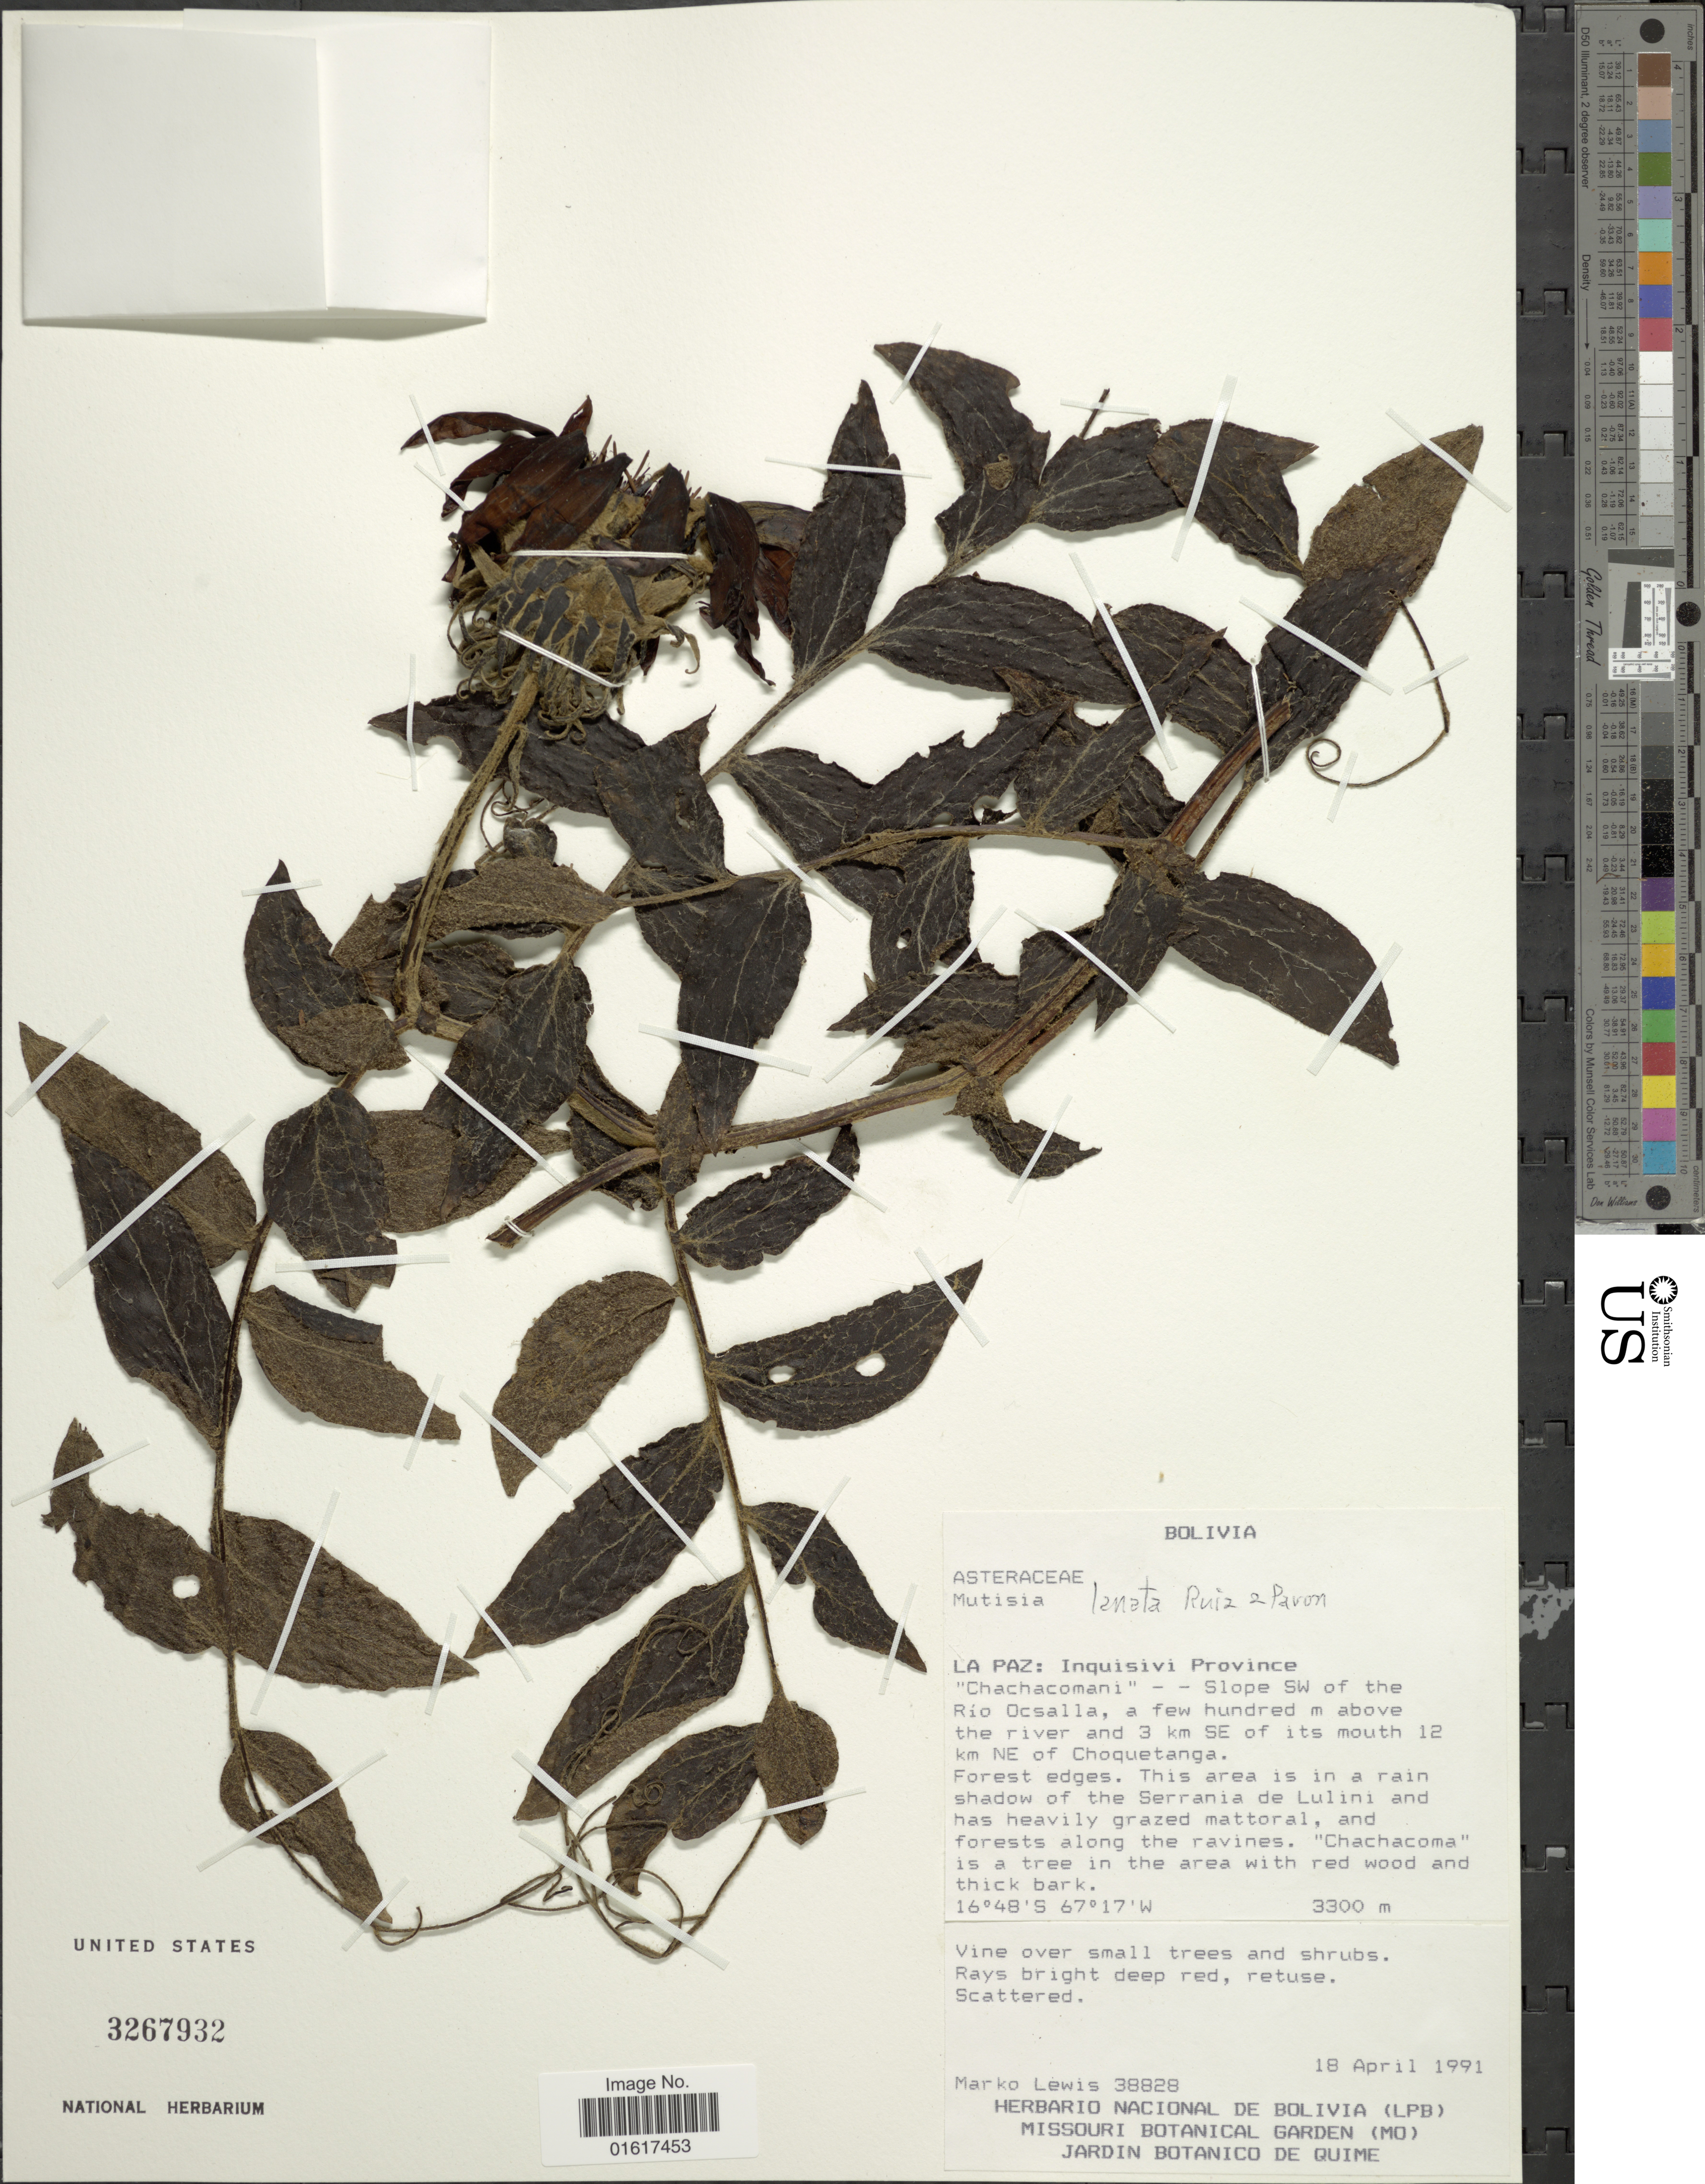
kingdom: Plantae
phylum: Tracheophyta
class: Magnoliopsida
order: Asterales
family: Asteraceae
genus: Mutisia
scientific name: Mutisia lanata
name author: Ruiz & Pav.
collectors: M. A. Lewis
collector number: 38828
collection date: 1991-04-18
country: Bolivia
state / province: La Paz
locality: Inquisivi Province. "Chachacomani" - - Slope SW of the Río Oscalla, a few hundred m above the river and 3 km SE of its mouth 12 km NE of Choquetanga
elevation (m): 3300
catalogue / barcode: US 3267932